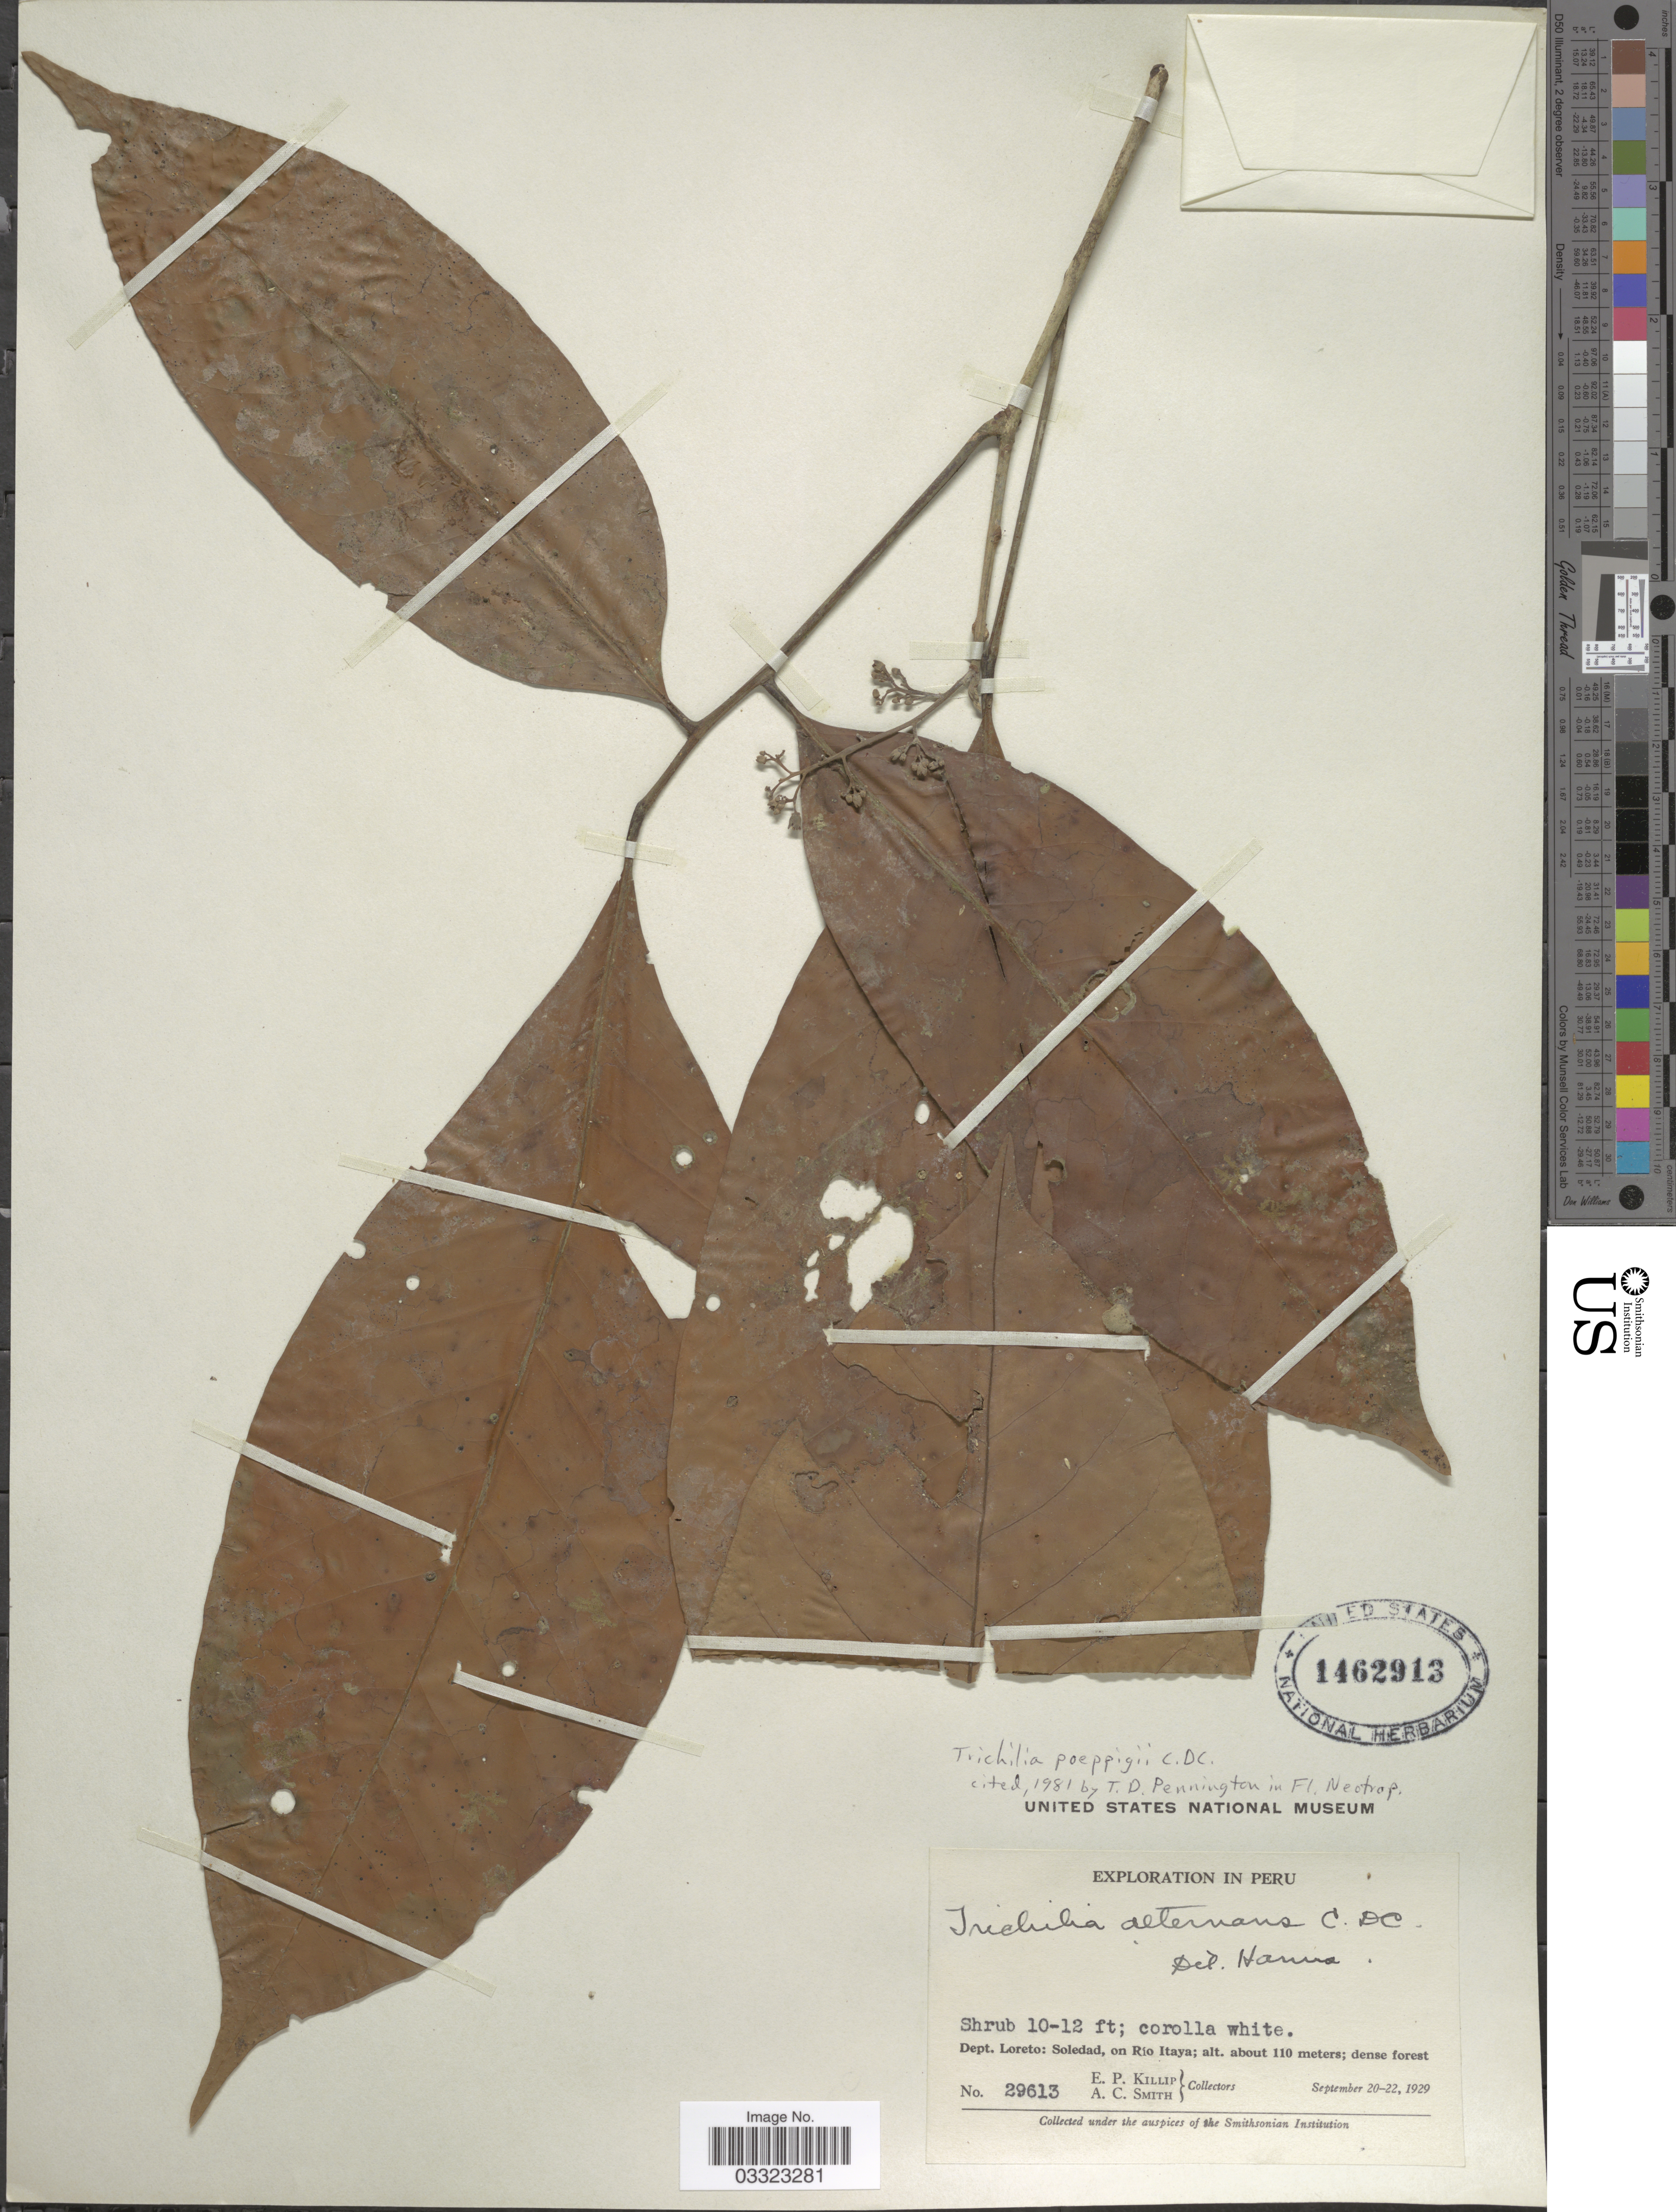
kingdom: Plantae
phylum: Tracheophyta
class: Magnoliopsida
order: Sapindales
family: Meliaceae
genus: Trichilia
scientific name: Trichilia poeppigii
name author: C. DC.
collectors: E. P. Killip & A. C. Smith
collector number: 29613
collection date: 1929-09-20/1929-09-22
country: Peru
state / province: Loreto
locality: Dept. Loreto: Soledad, on Río Itaya.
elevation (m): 110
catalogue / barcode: US 1462913